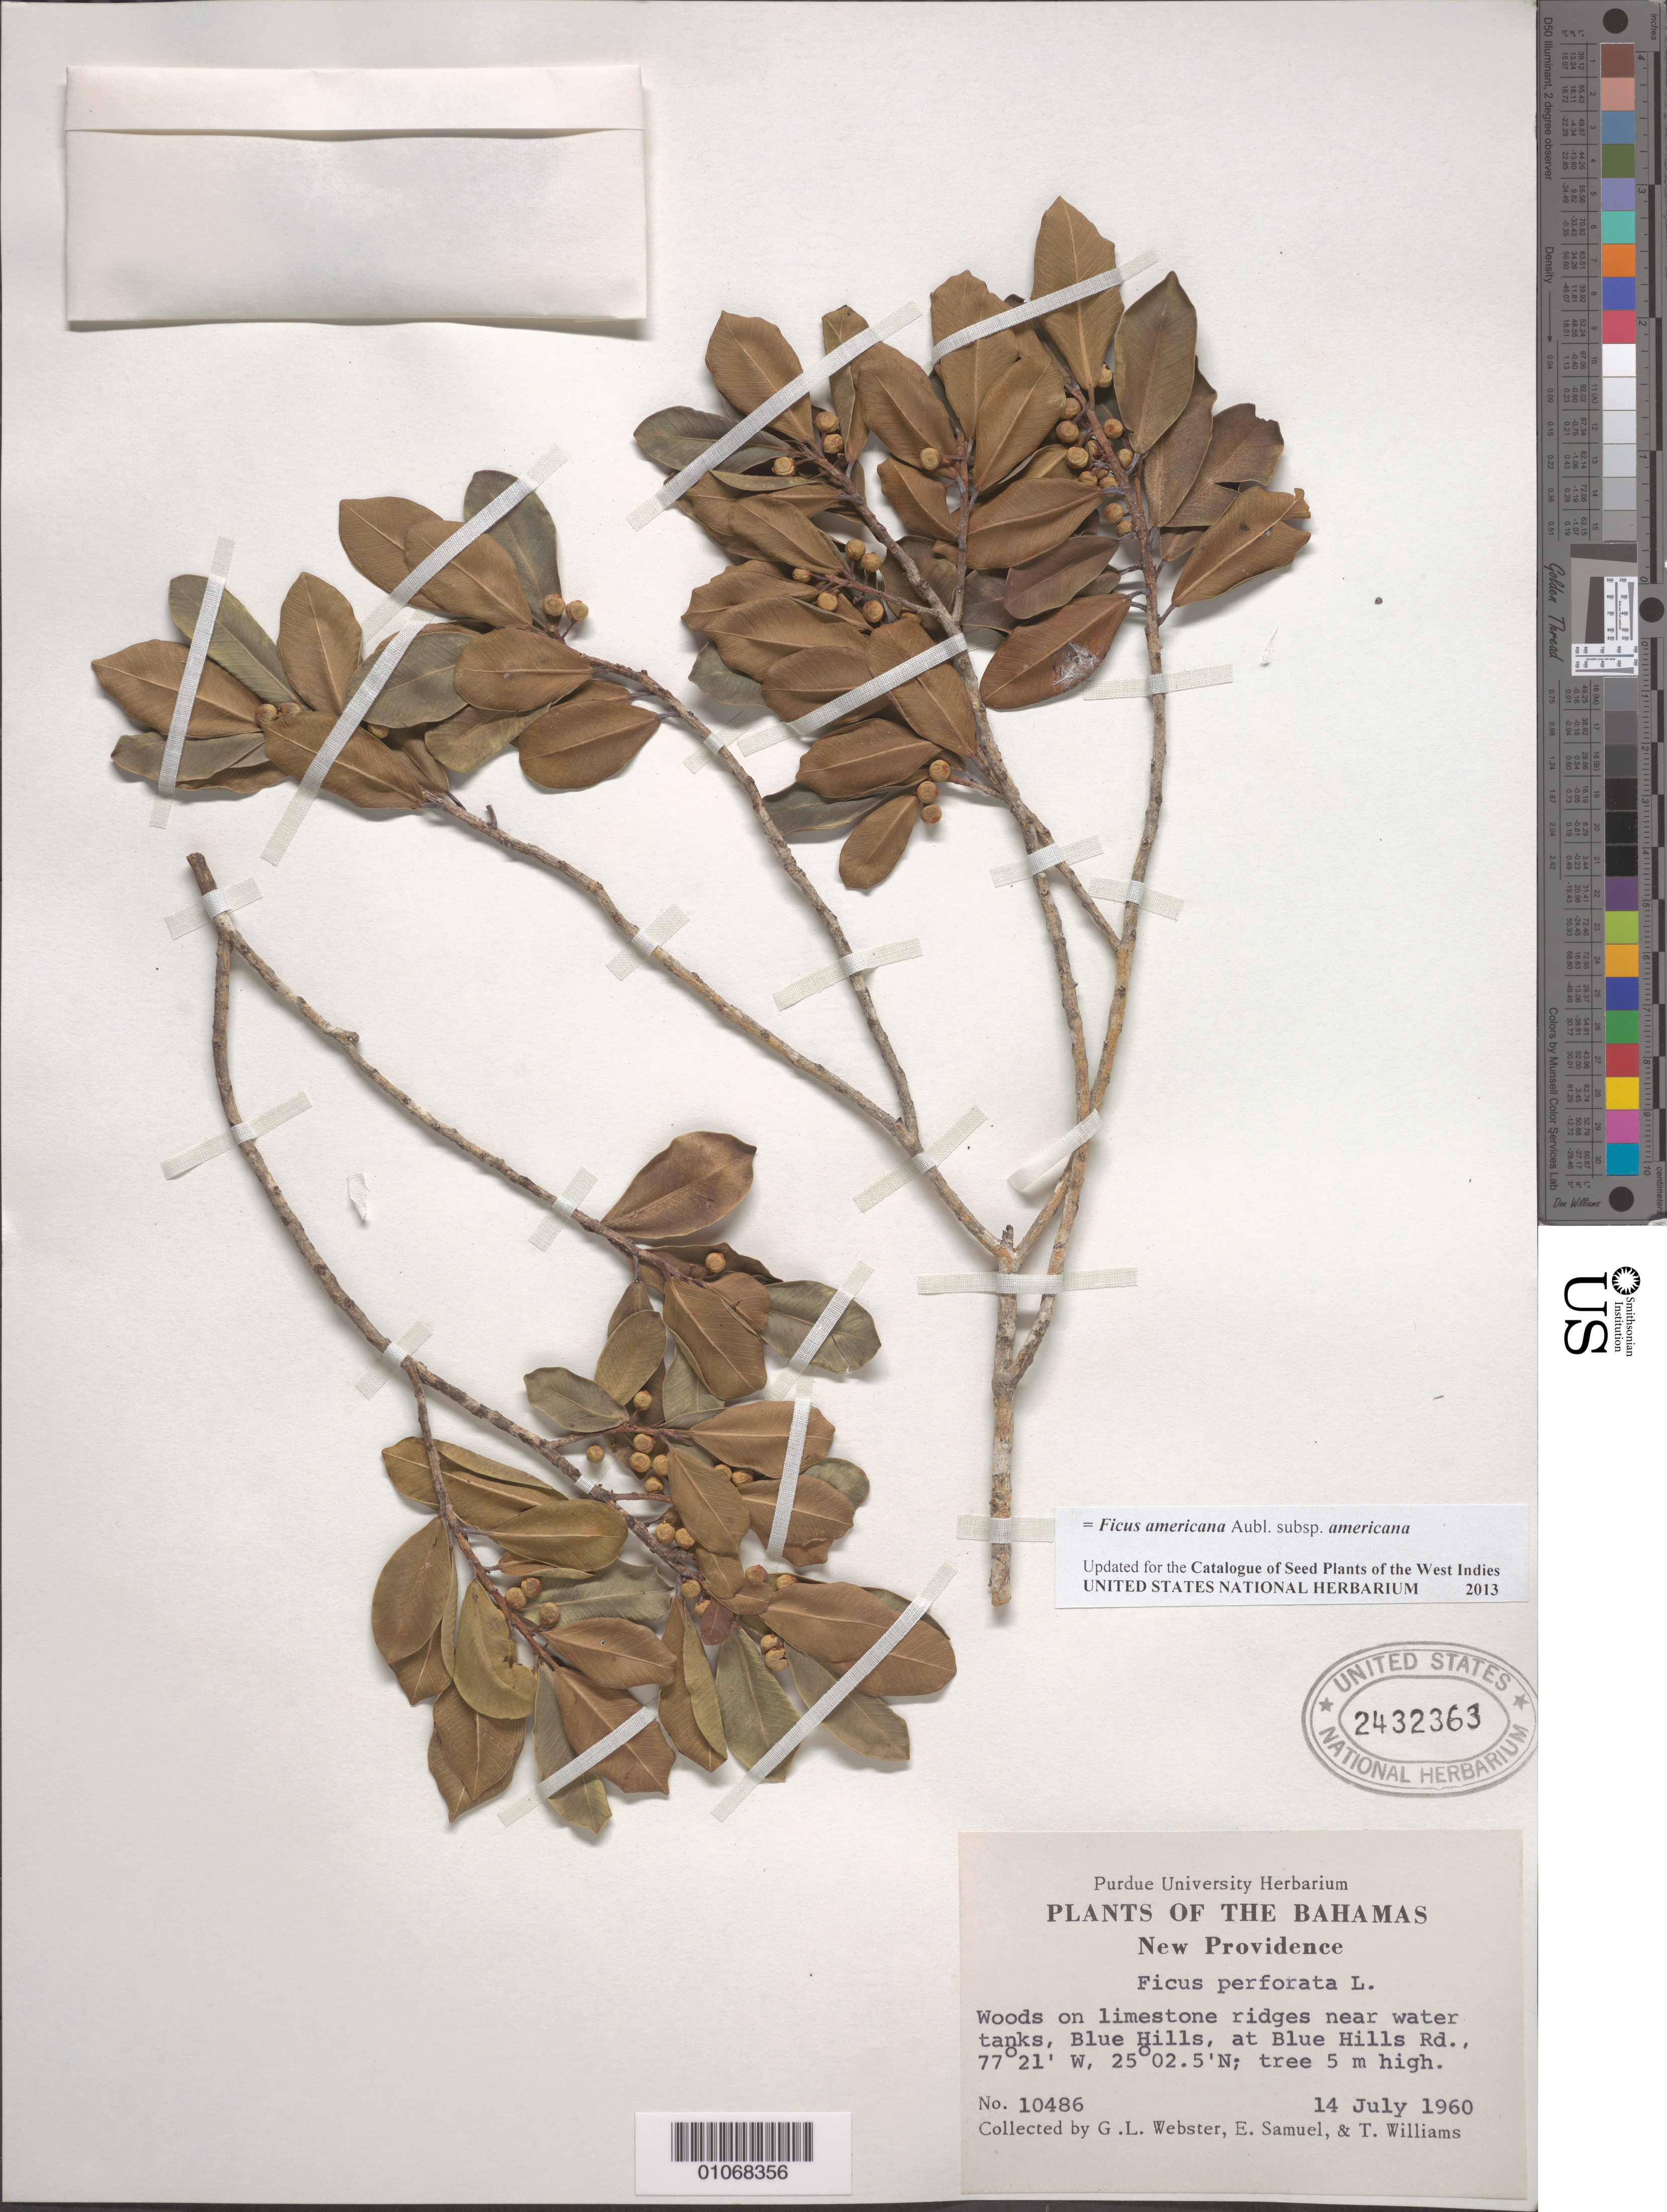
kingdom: Plantae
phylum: Tracheophyta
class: Magnoliopsida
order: Rosales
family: Moraceae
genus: Ficus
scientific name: Ficus americana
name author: Aubl.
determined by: Cardoso Pederneiras, L.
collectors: G. L. Webster, E. Samuel & T. Williams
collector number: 10486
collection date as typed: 14 Jul 1960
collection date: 1960-07-14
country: Bahamas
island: New Providence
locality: Woods on limestone ridges near water tanks, Blue Hills, at Blue Hills road.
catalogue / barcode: US 2432363